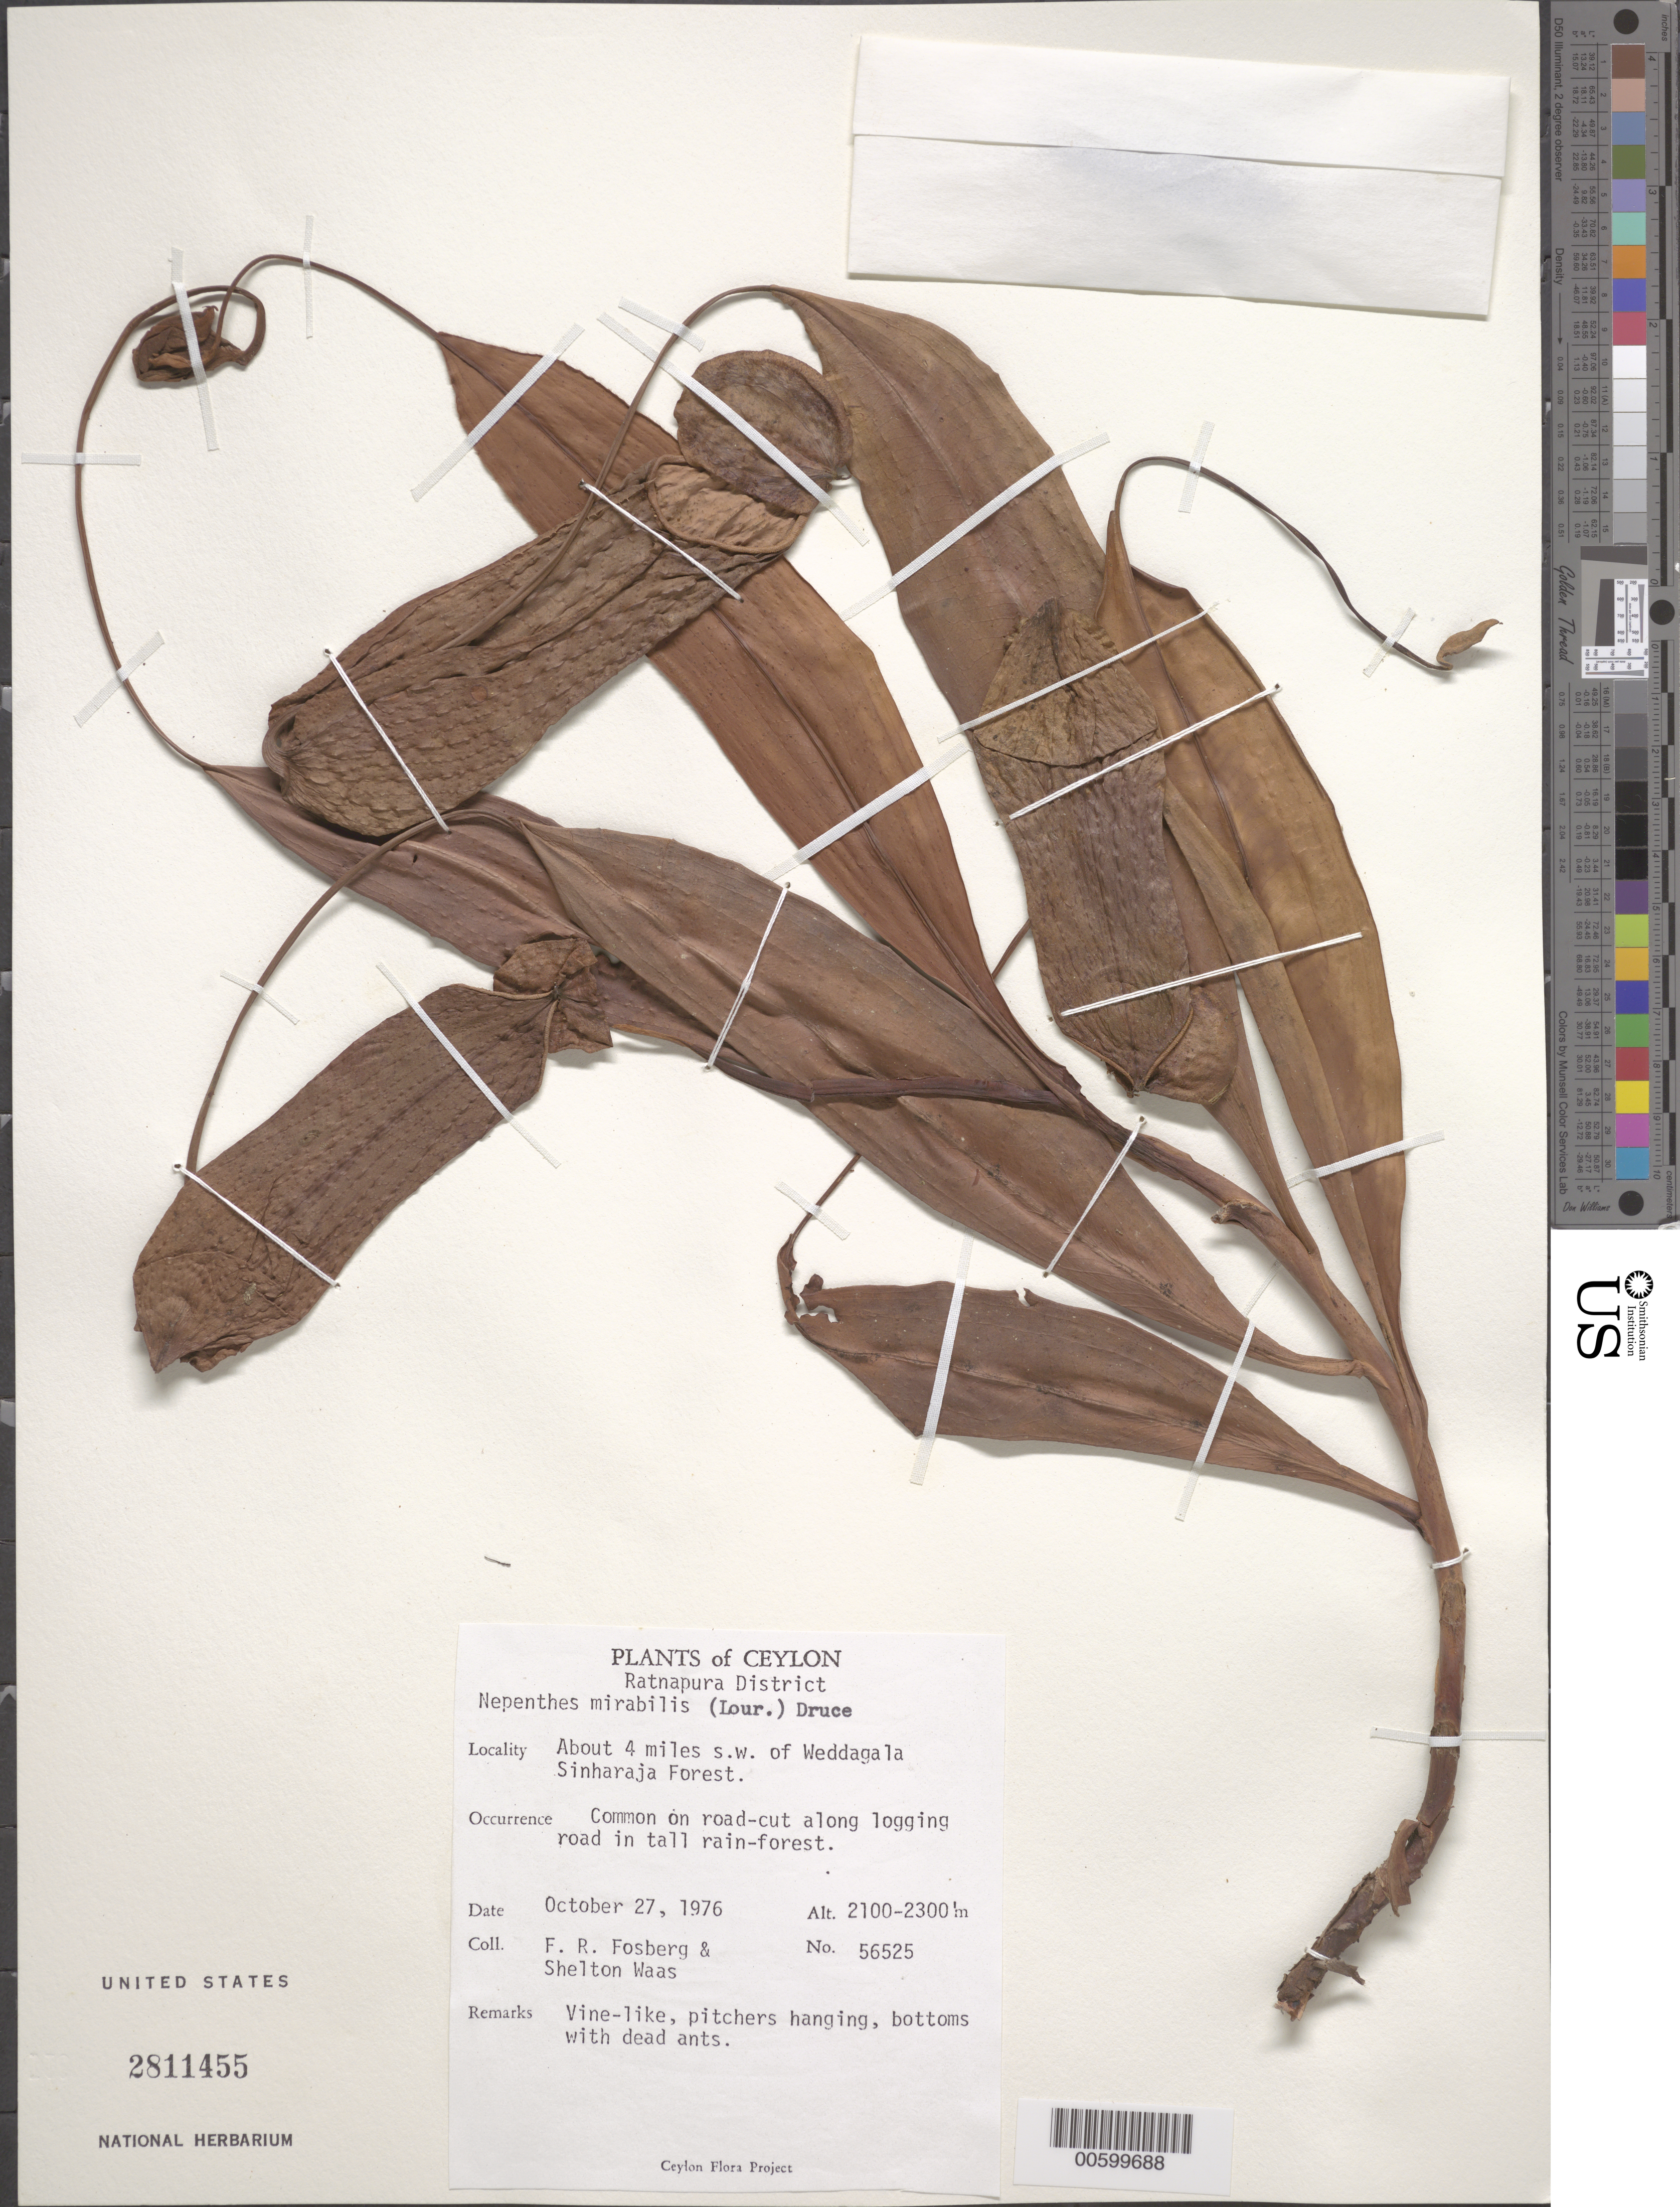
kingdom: Plantae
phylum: Tracheophyta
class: Magnoliopsida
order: Caryophyllales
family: Nepenthaceae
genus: Nepenthes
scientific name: Nepenthes distillatoria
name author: L.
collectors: F. R. Fosberg & S. Waas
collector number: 56525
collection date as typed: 27 Oct 1976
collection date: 1976-10-27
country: Sri Lanka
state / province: Sabaragamuwa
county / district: Ratnapura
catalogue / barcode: US 2811455